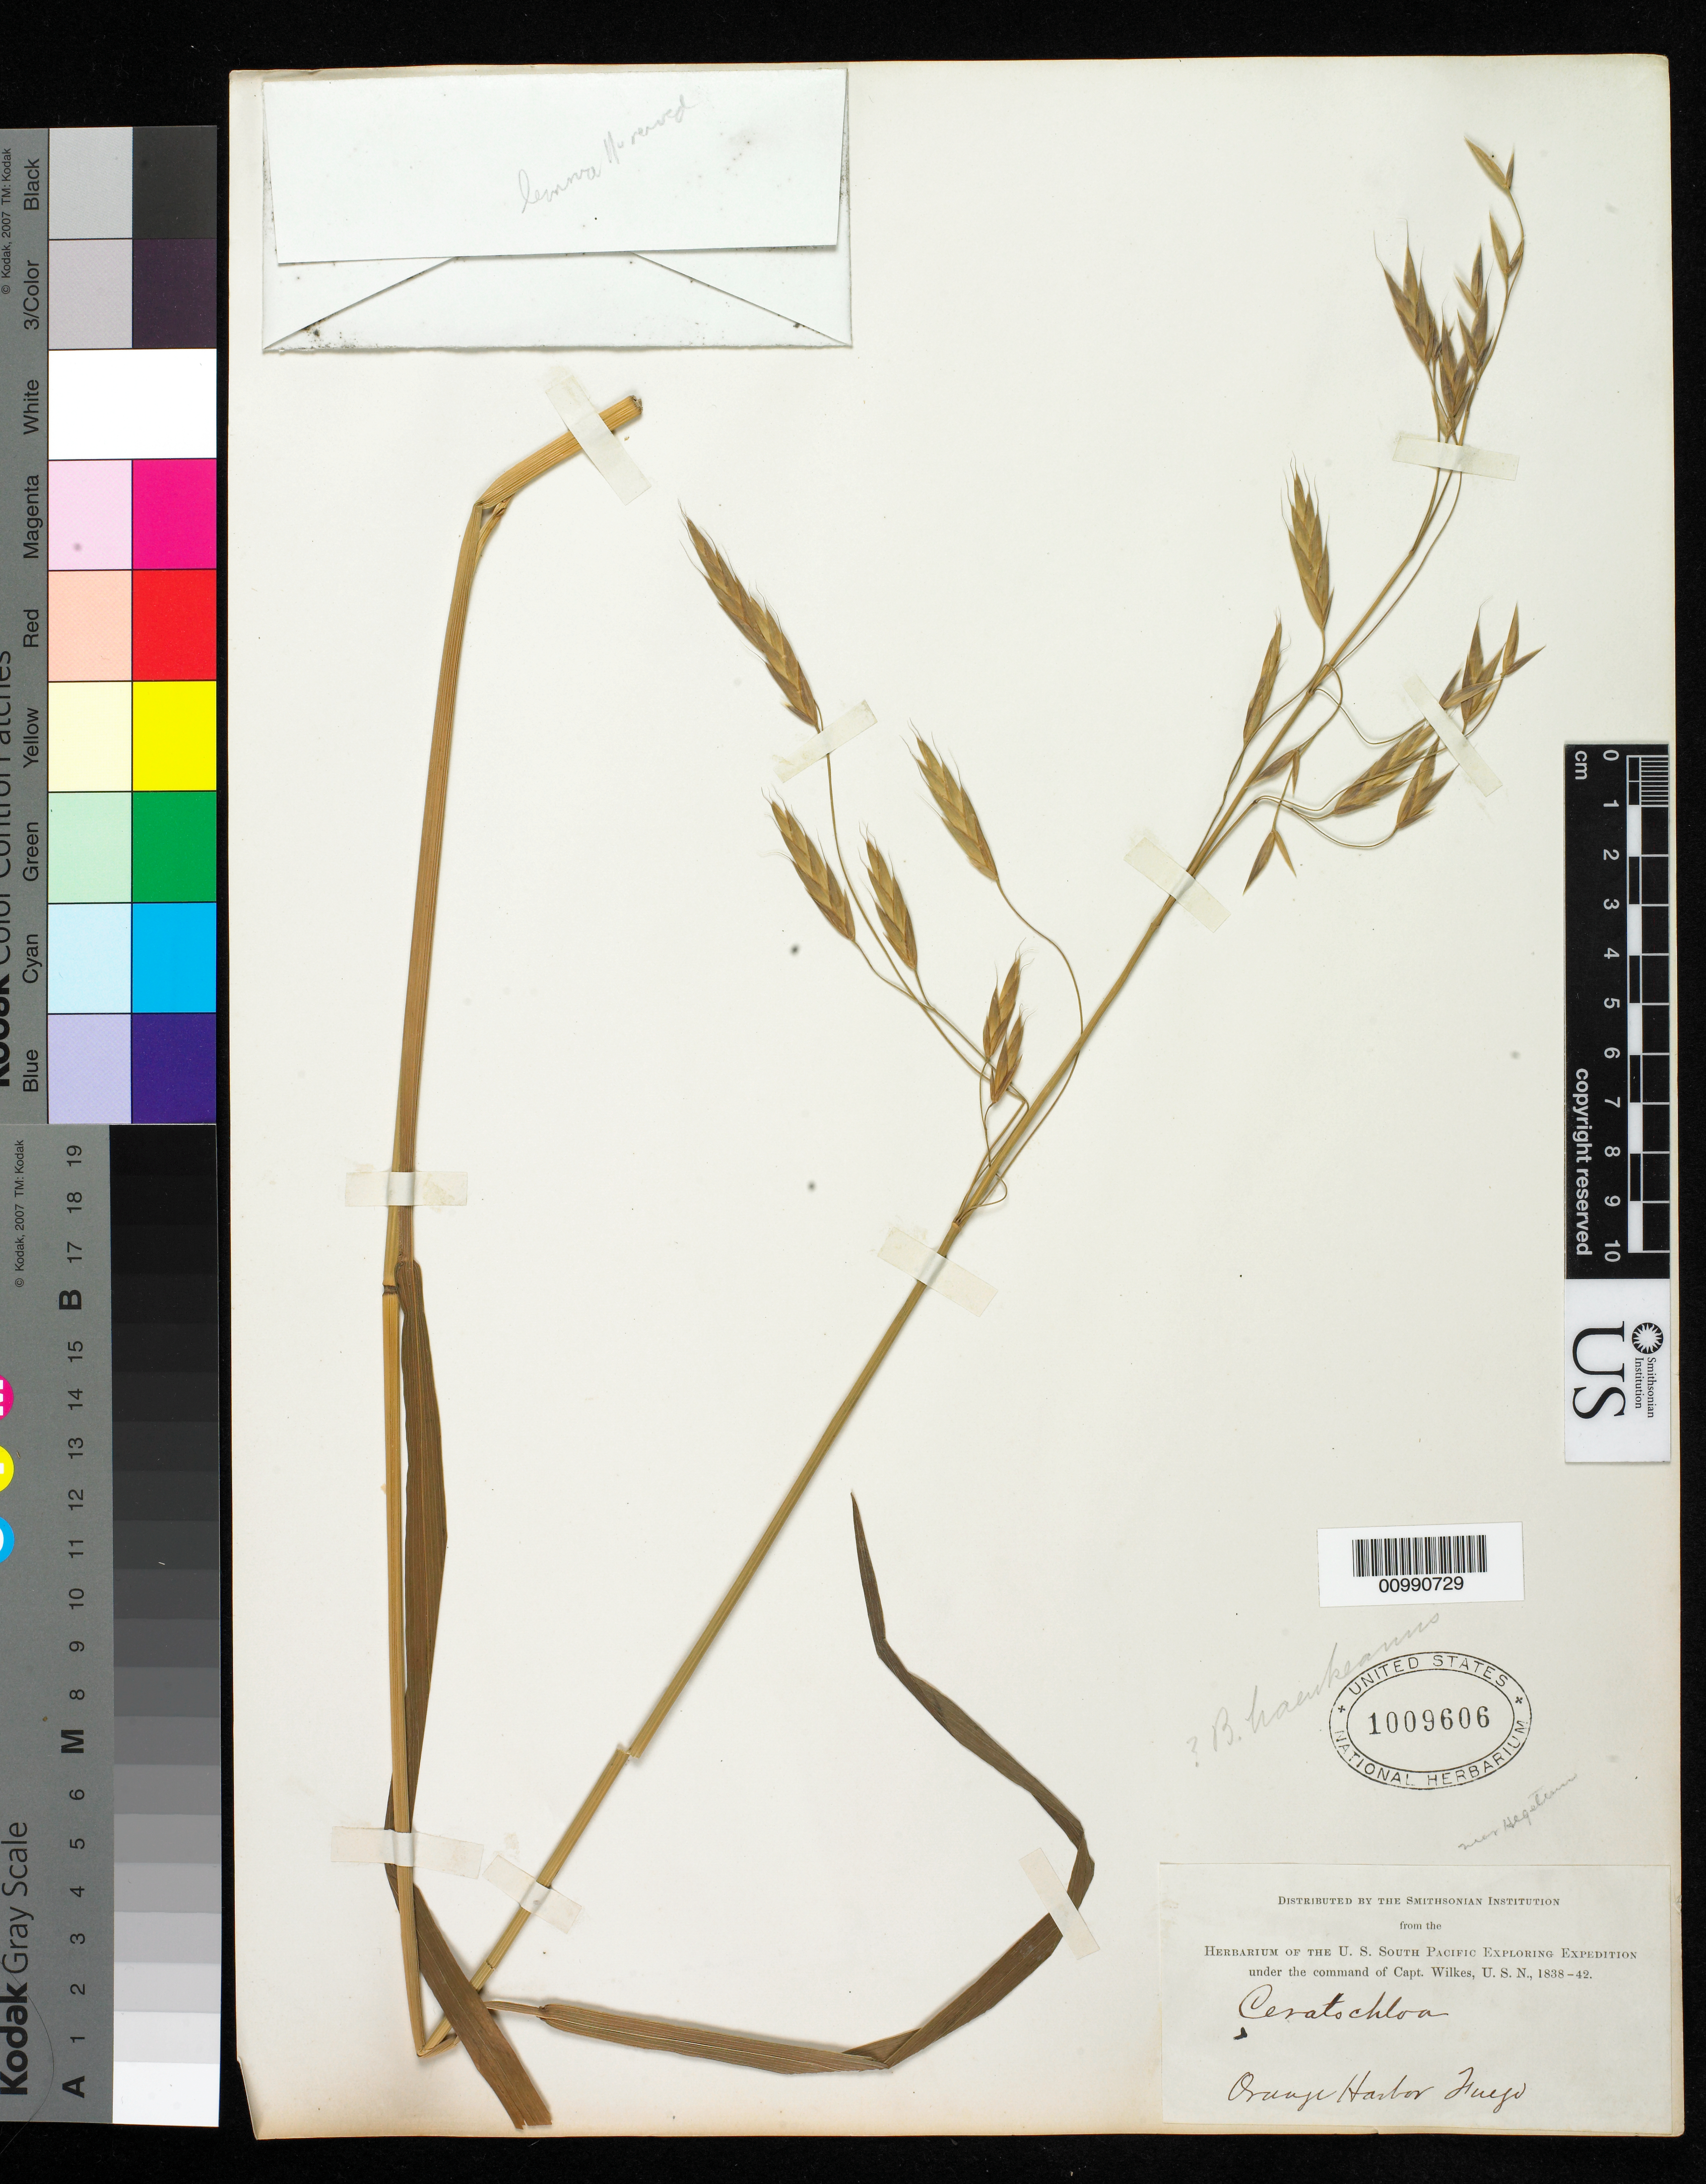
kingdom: Plantae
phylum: Tracheophyta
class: Liliopsida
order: Poales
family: Poaceae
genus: Bromus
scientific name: Bromus sp.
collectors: Wilkes Explor. Exped.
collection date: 1838/1842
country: Argentina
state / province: Tierra del Fuego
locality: Orange Harbor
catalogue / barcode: US 1009606